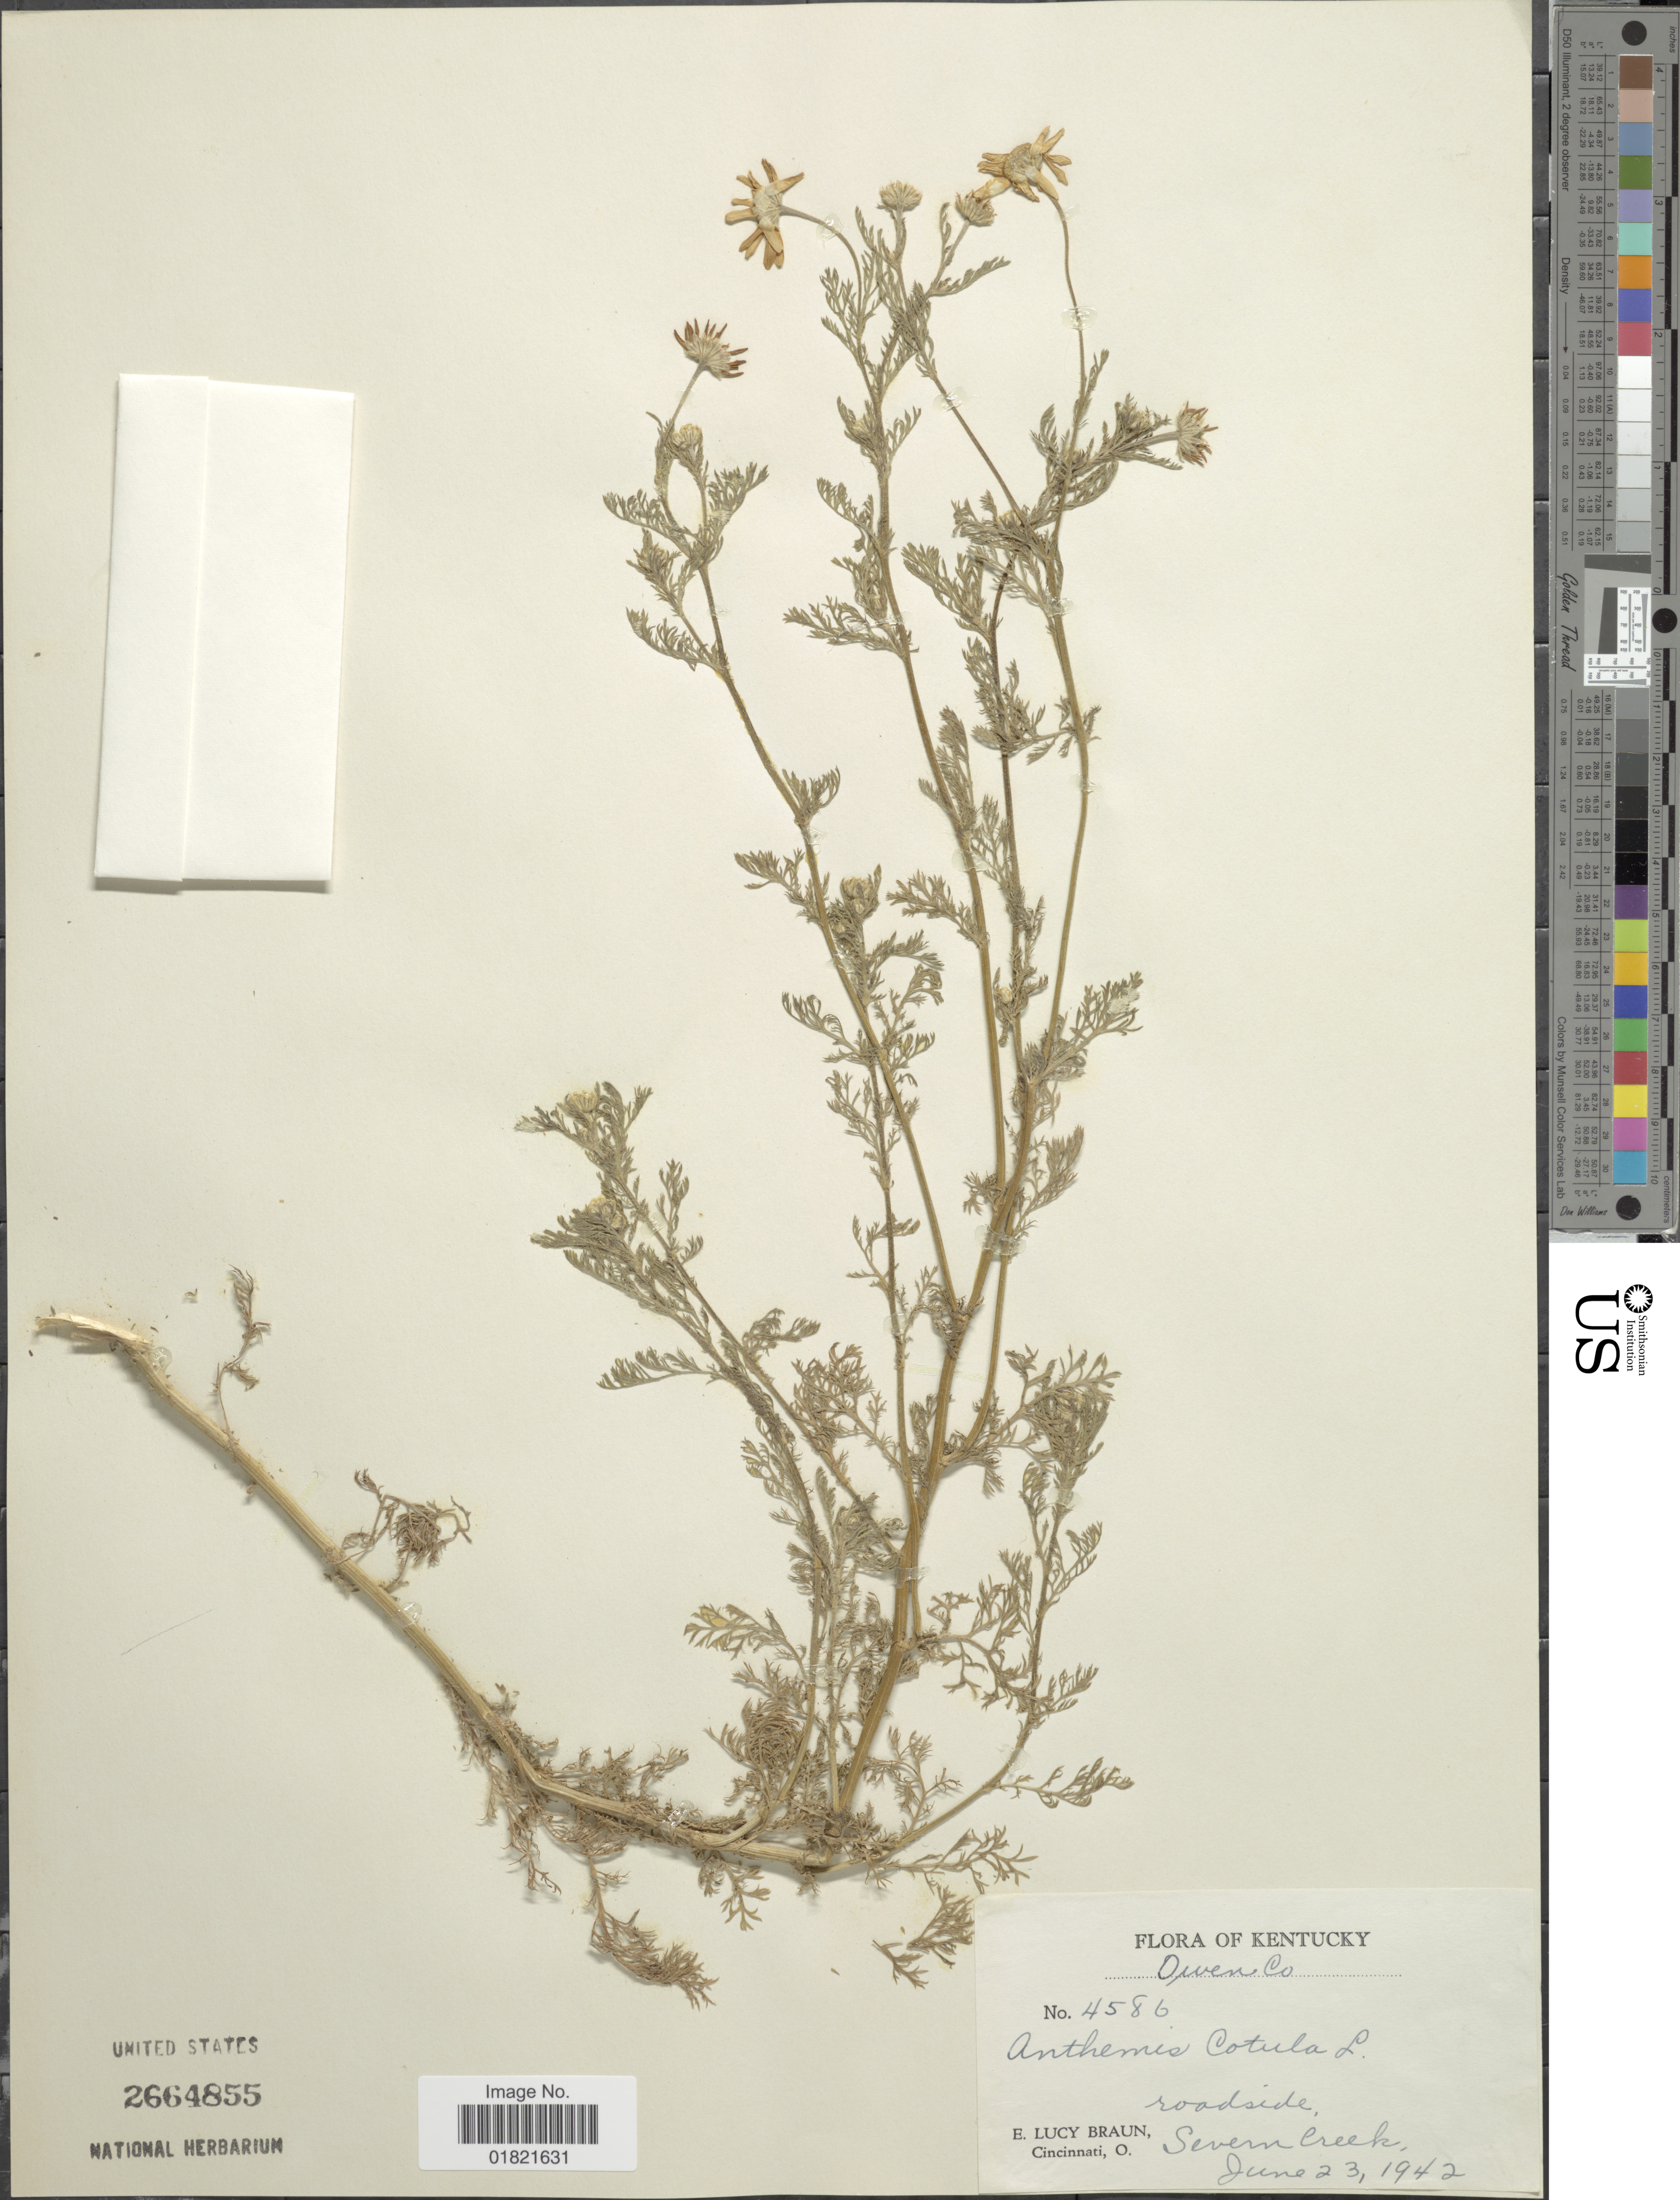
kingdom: Plantae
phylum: Tracheophyta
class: Magnoliopsida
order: Asterales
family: Asteraceae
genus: Anthemis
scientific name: Anthemis cotula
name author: L.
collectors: E. L. Braun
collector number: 4586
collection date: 1942-06-23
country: United States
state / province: Kentucky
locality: Seven Creek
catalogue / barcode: US 2664855